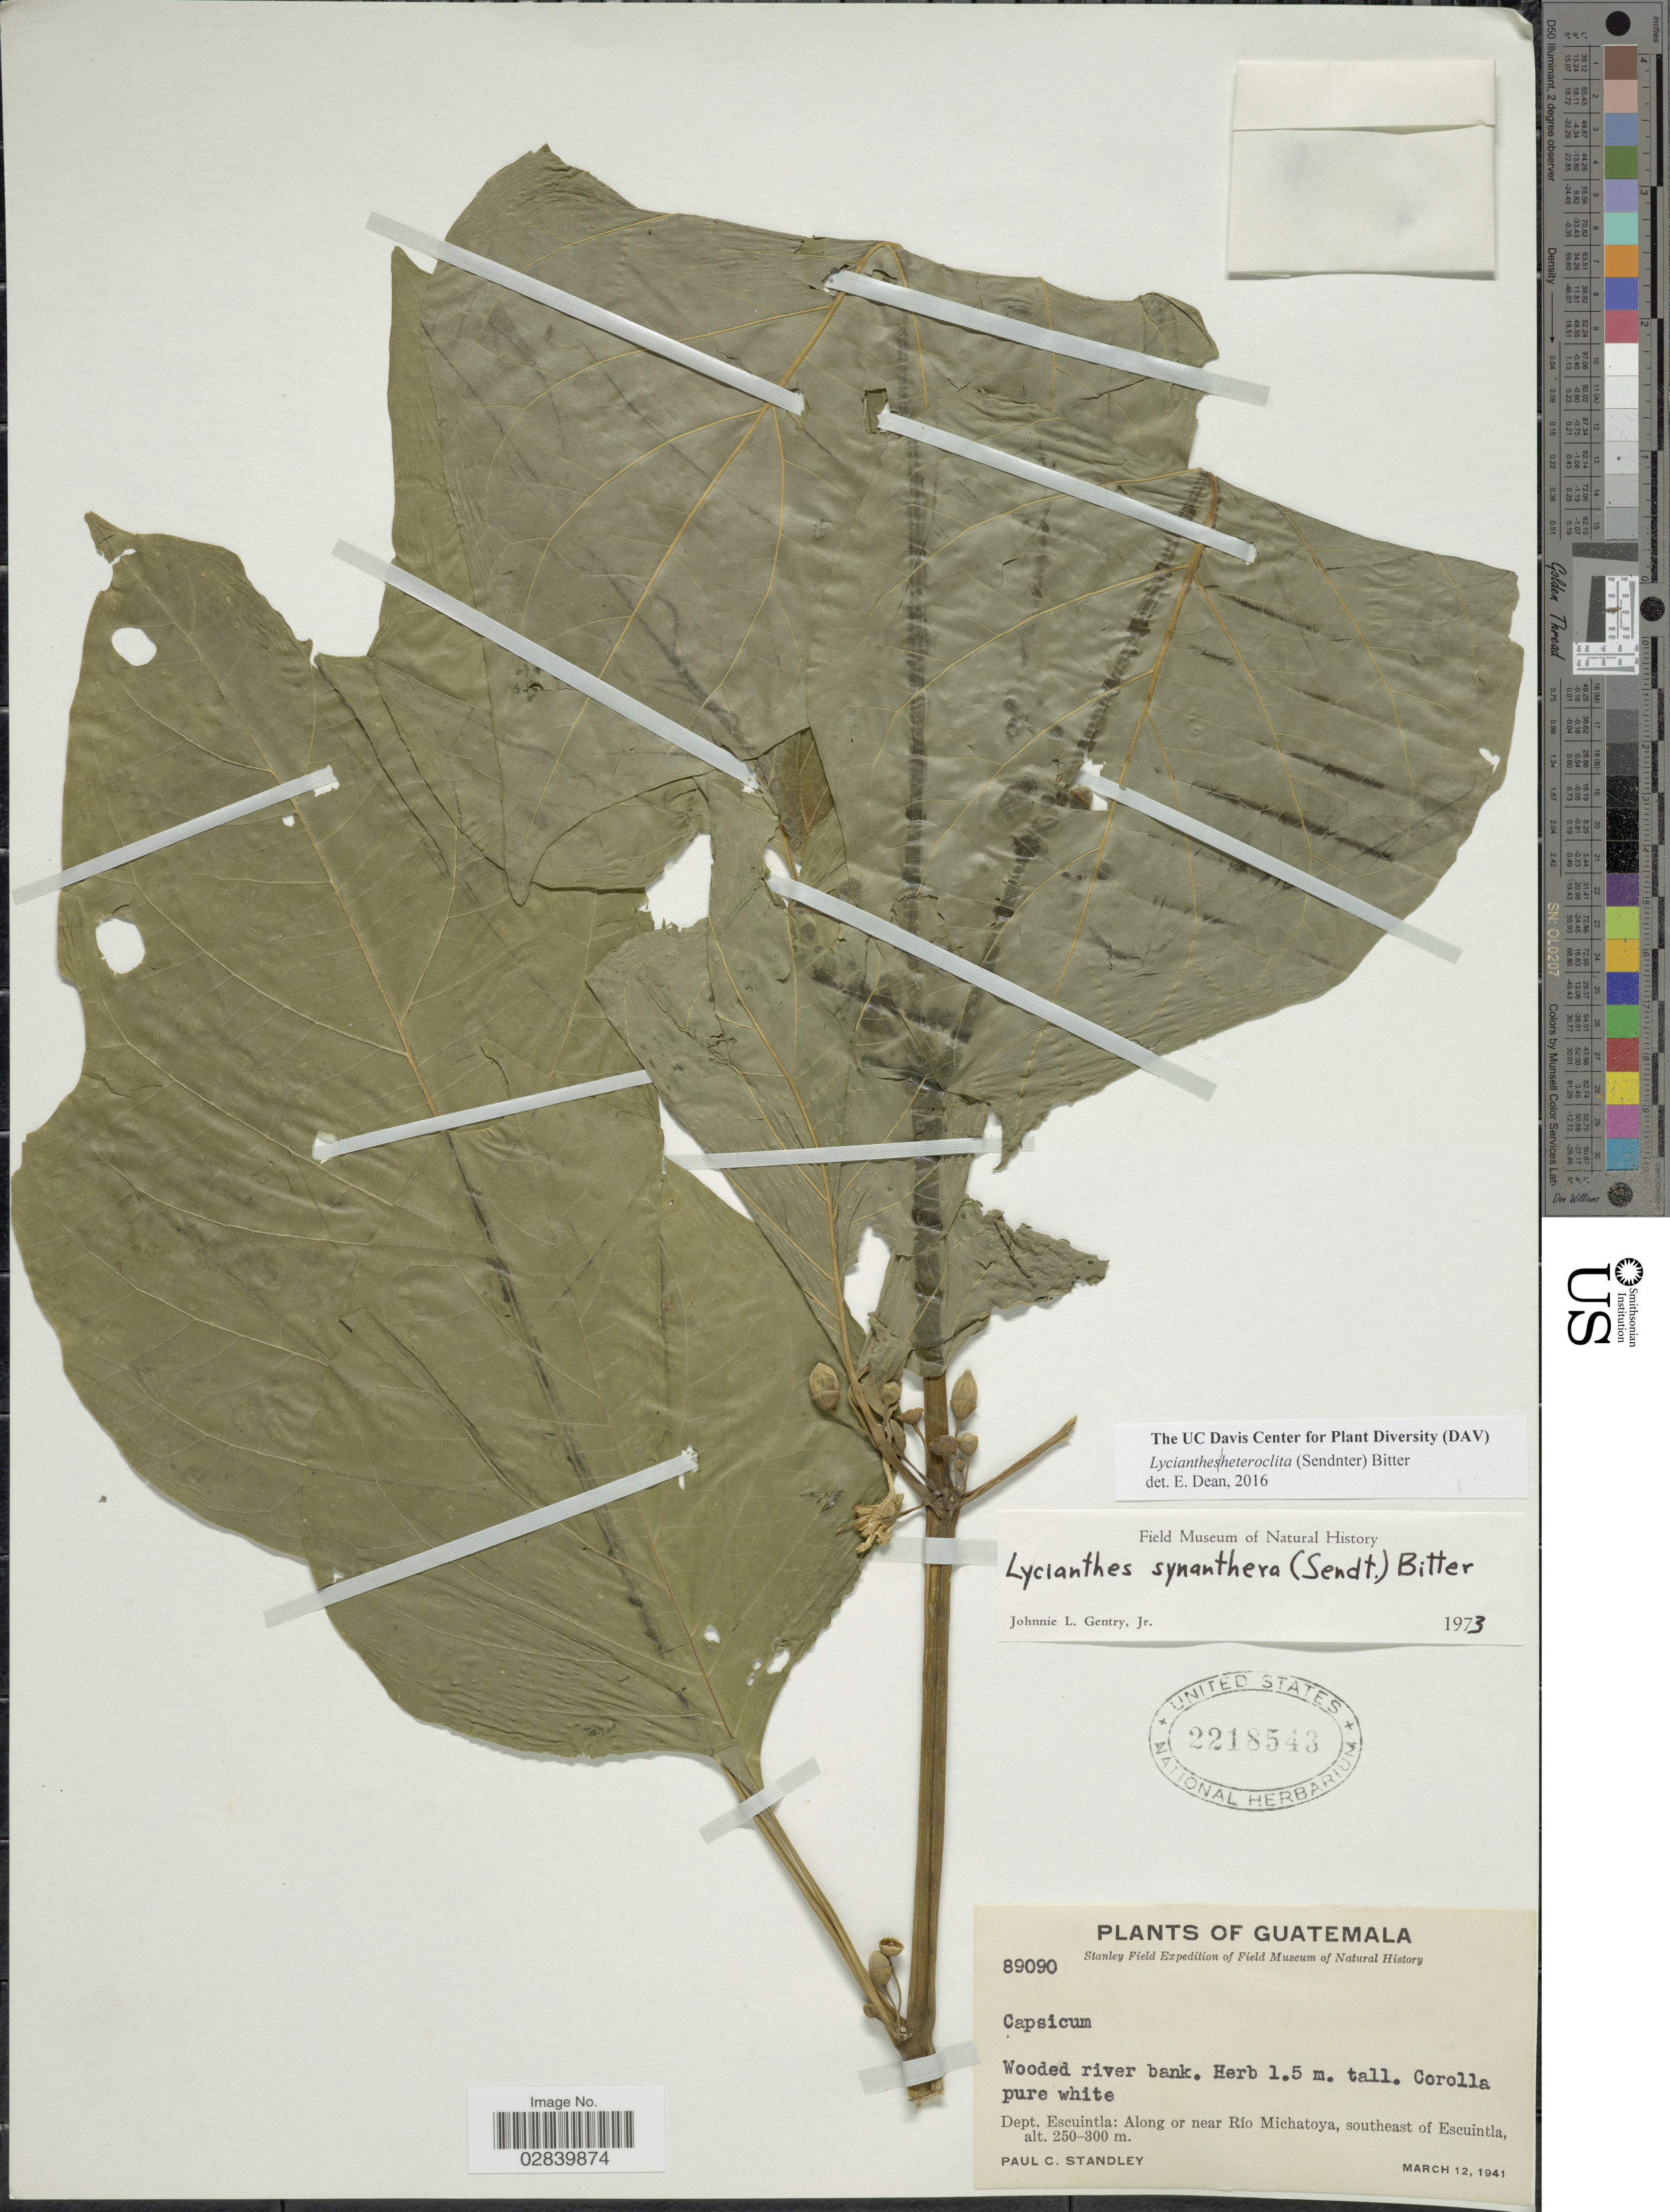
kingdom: Plantae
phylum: Tracheophyta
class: Magnoliopsida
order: Solanales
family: Solanaceae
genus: Lycianthes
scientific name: Lycianthes heteroclita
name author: (Sendtn.) Bitter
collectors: P. C. Standley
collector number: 89090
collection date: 1941-03-12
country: Guatemala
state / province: Escuintla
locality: Dept. Escuintla: Along or near Río Michatoya, southeast of Escuintla.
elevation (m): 250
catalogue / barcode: US 2218543